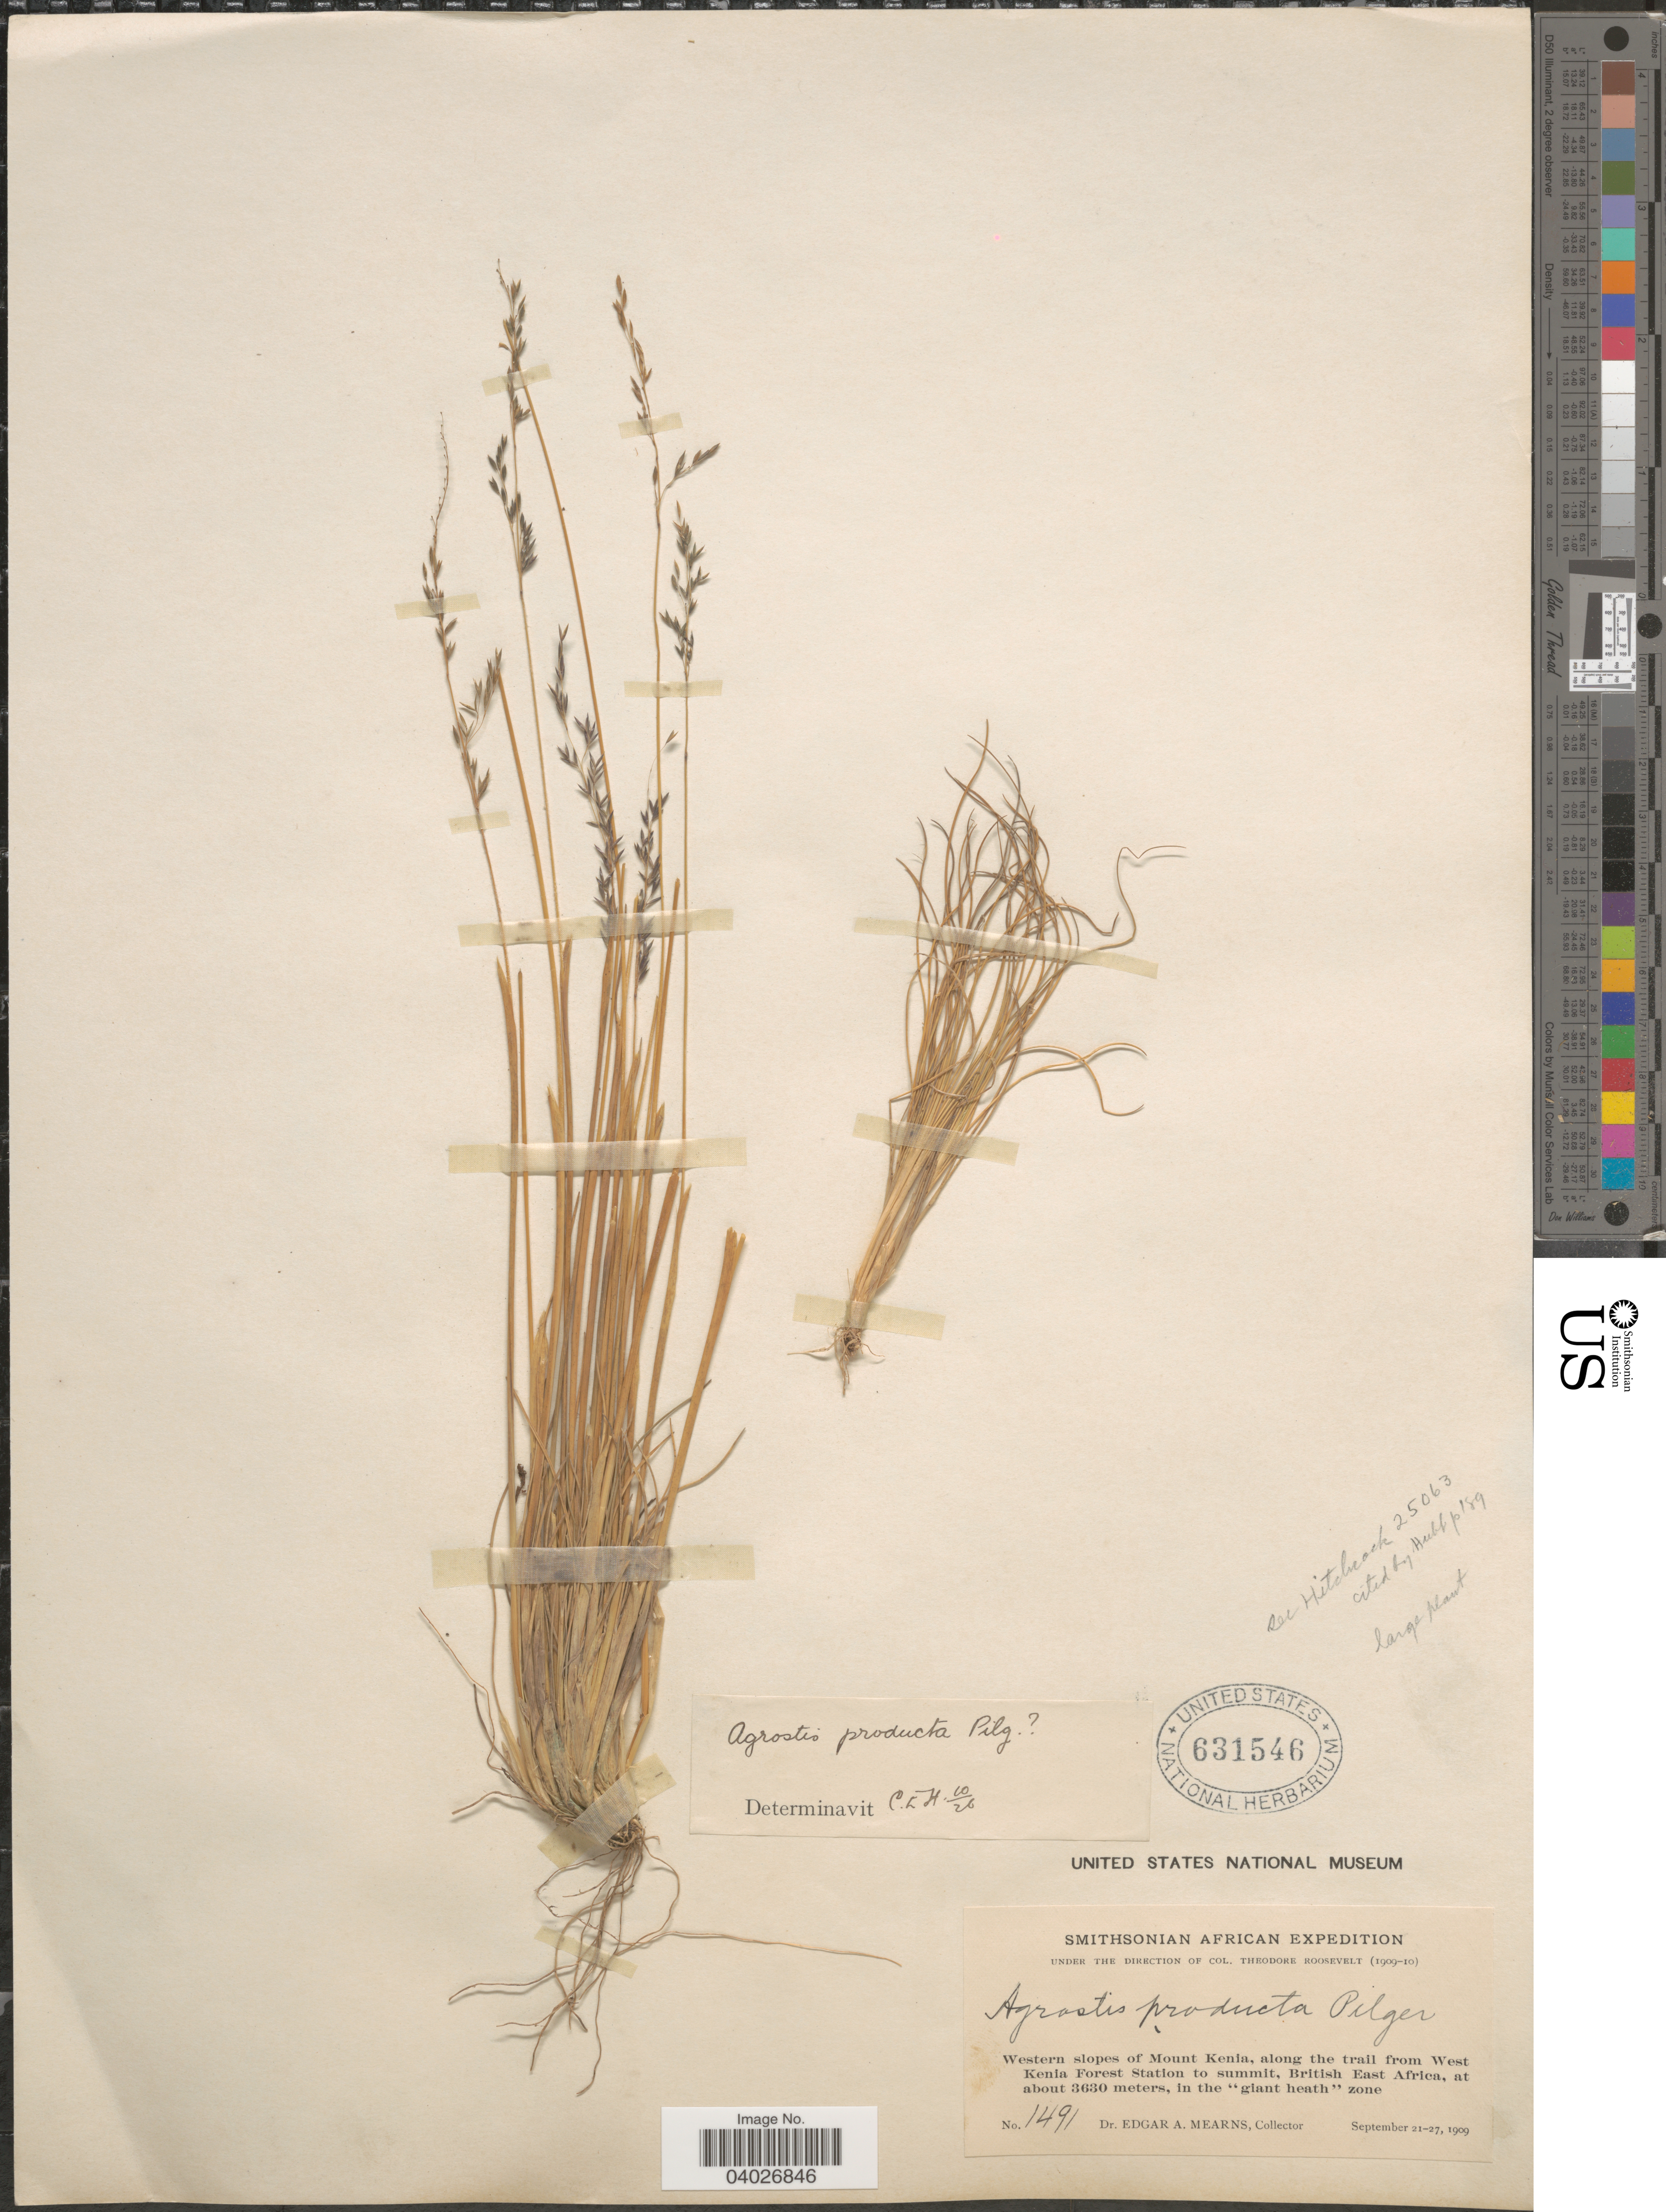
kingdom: Plantae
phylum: Tracheophyta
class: Liliopsida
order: Poales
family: Poaceae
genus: Agrostis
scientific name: Agrostis trachyphylla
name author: Pilg.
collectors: E. A. Mearns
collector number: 1491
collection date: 1909-09-21/1909-09-27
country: Kenya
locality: Western slopes of Mount Kenia, along the trail from West Kenia Forest Station to summit, British East Africa, in the "giant heath" zone.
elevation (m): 3630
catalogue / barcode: US 631546